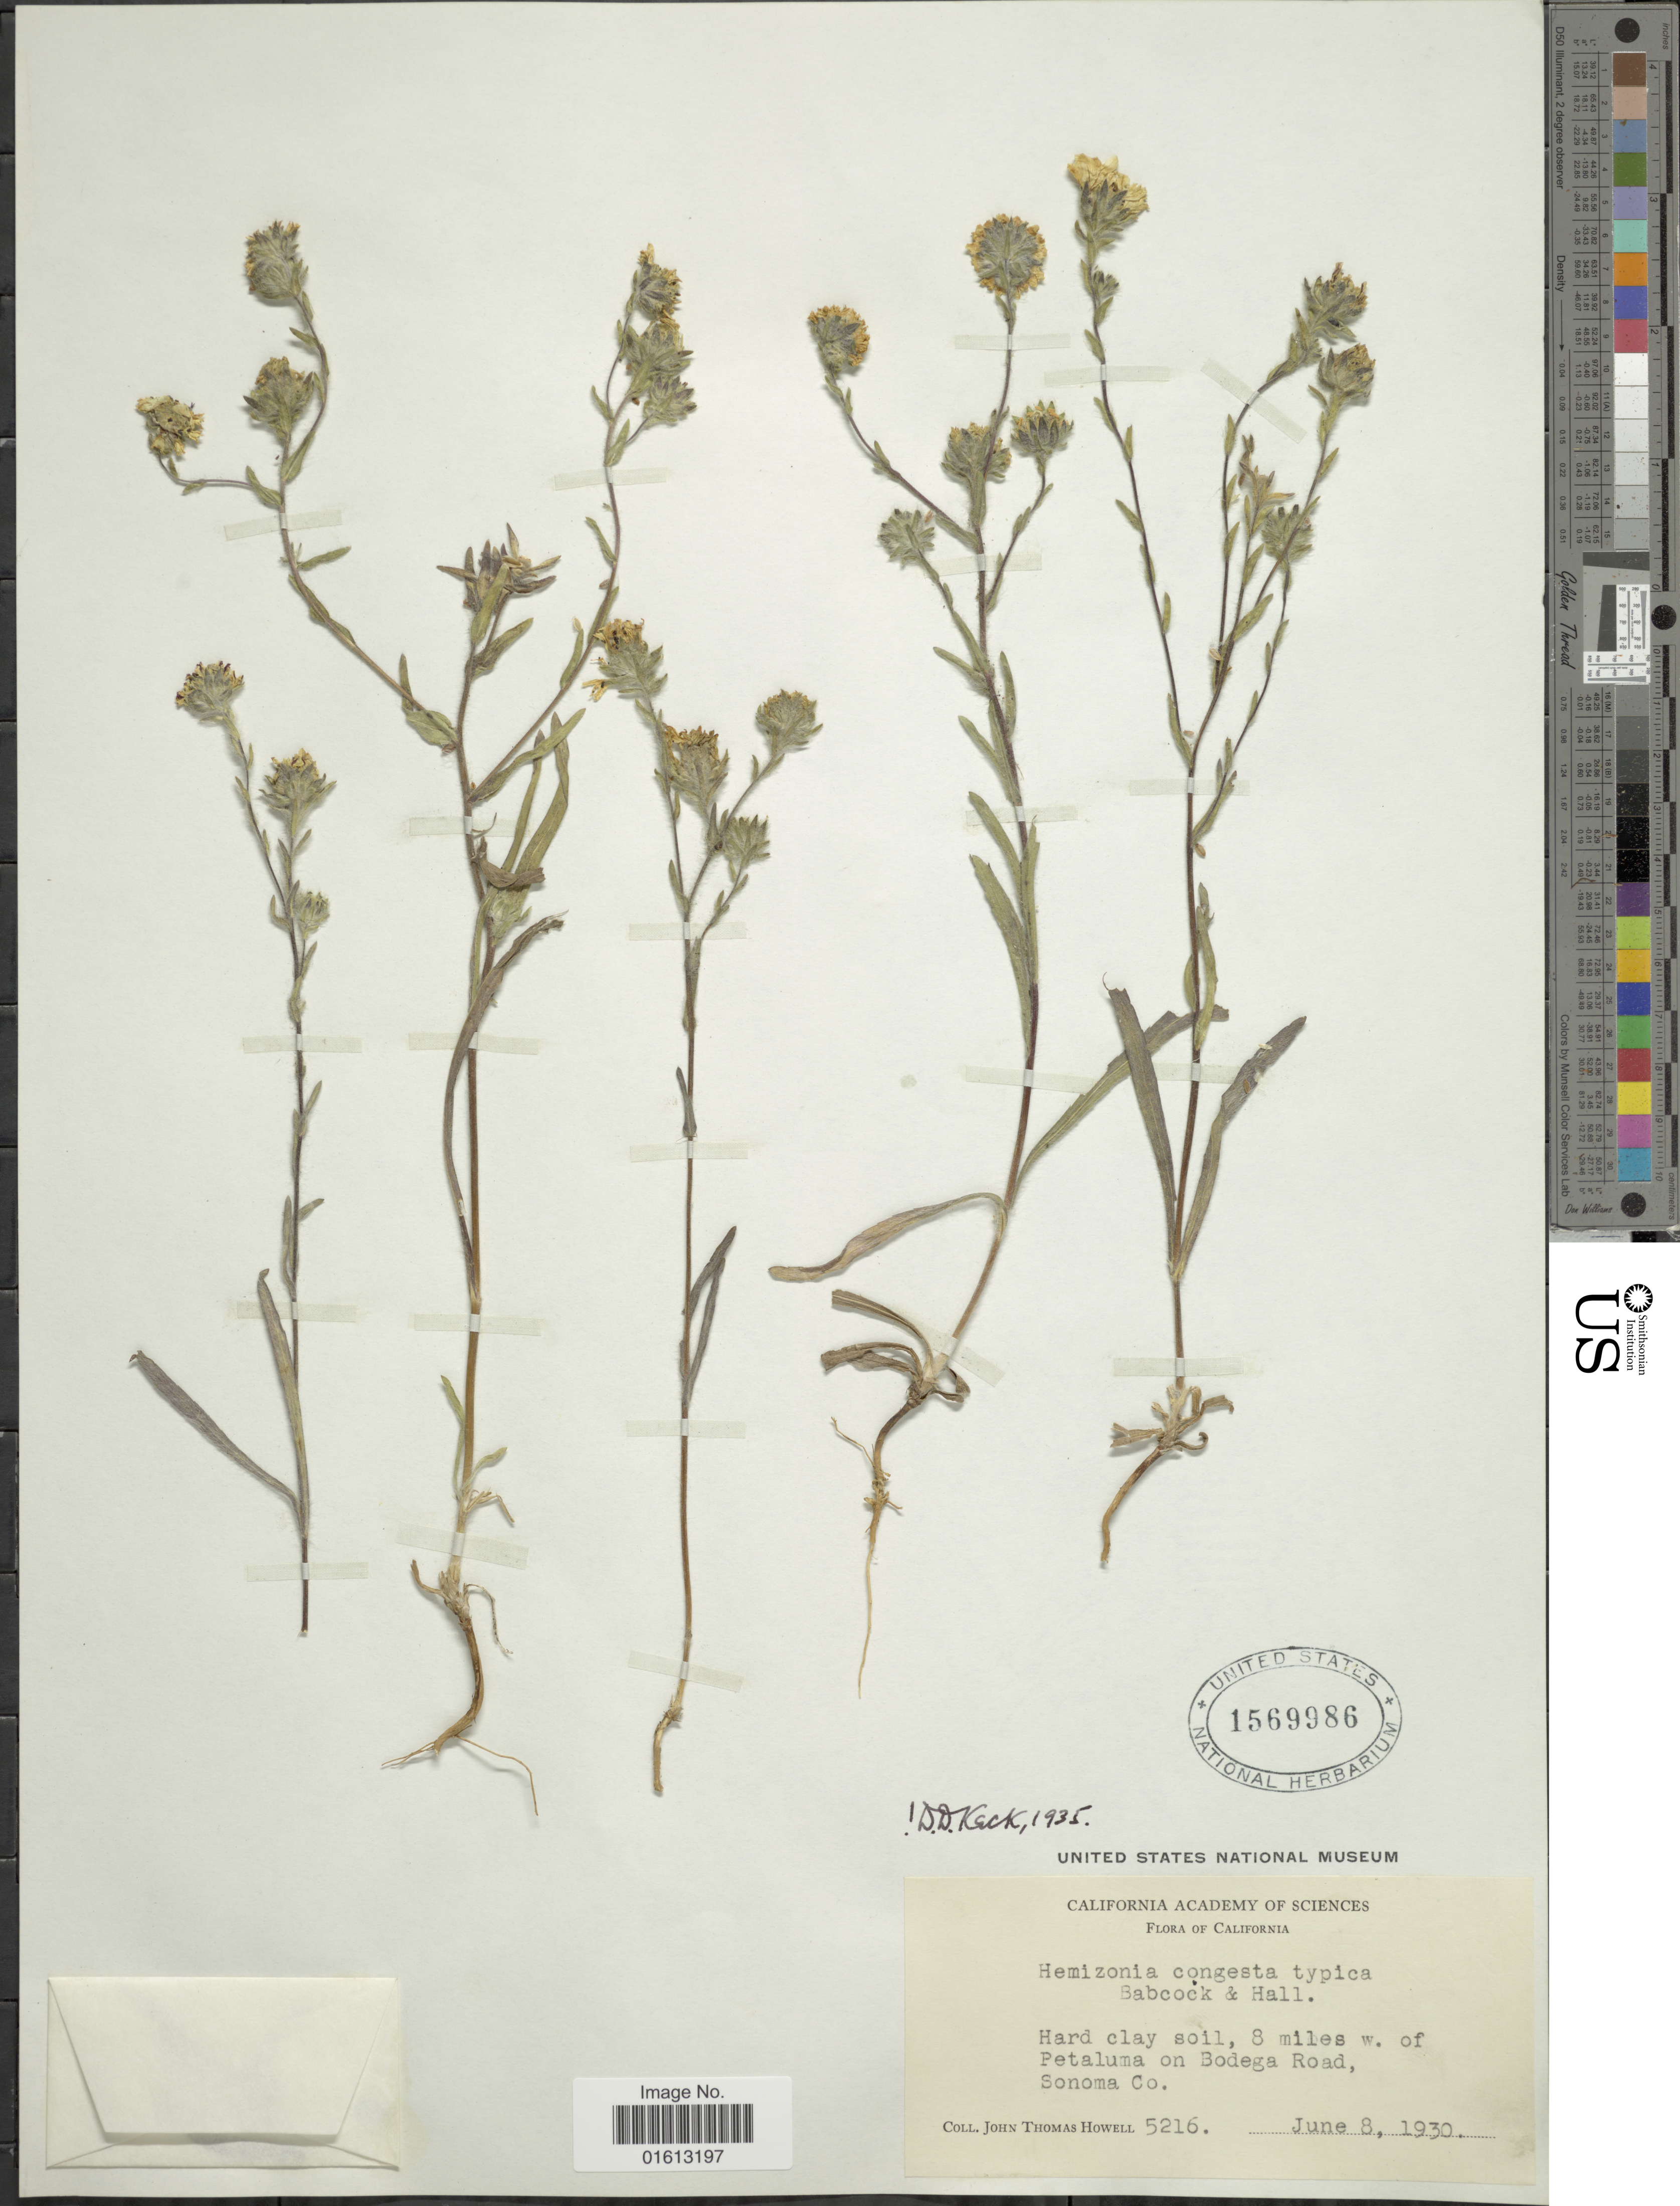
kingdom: Plantae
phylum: Tracheophyta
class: Magnoliopsida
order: Asterales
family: Asteraceae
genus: Hemizonia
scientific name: Hemizonia congesta subsp. congesta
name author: DC.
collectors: J. T. Howell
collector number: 5216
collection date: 1930-06-08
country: United States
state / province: California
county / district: Sonoma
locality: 8 miles w. of Petaluma on Bodega Road, Sonoma Co.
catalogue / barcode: US 1569986